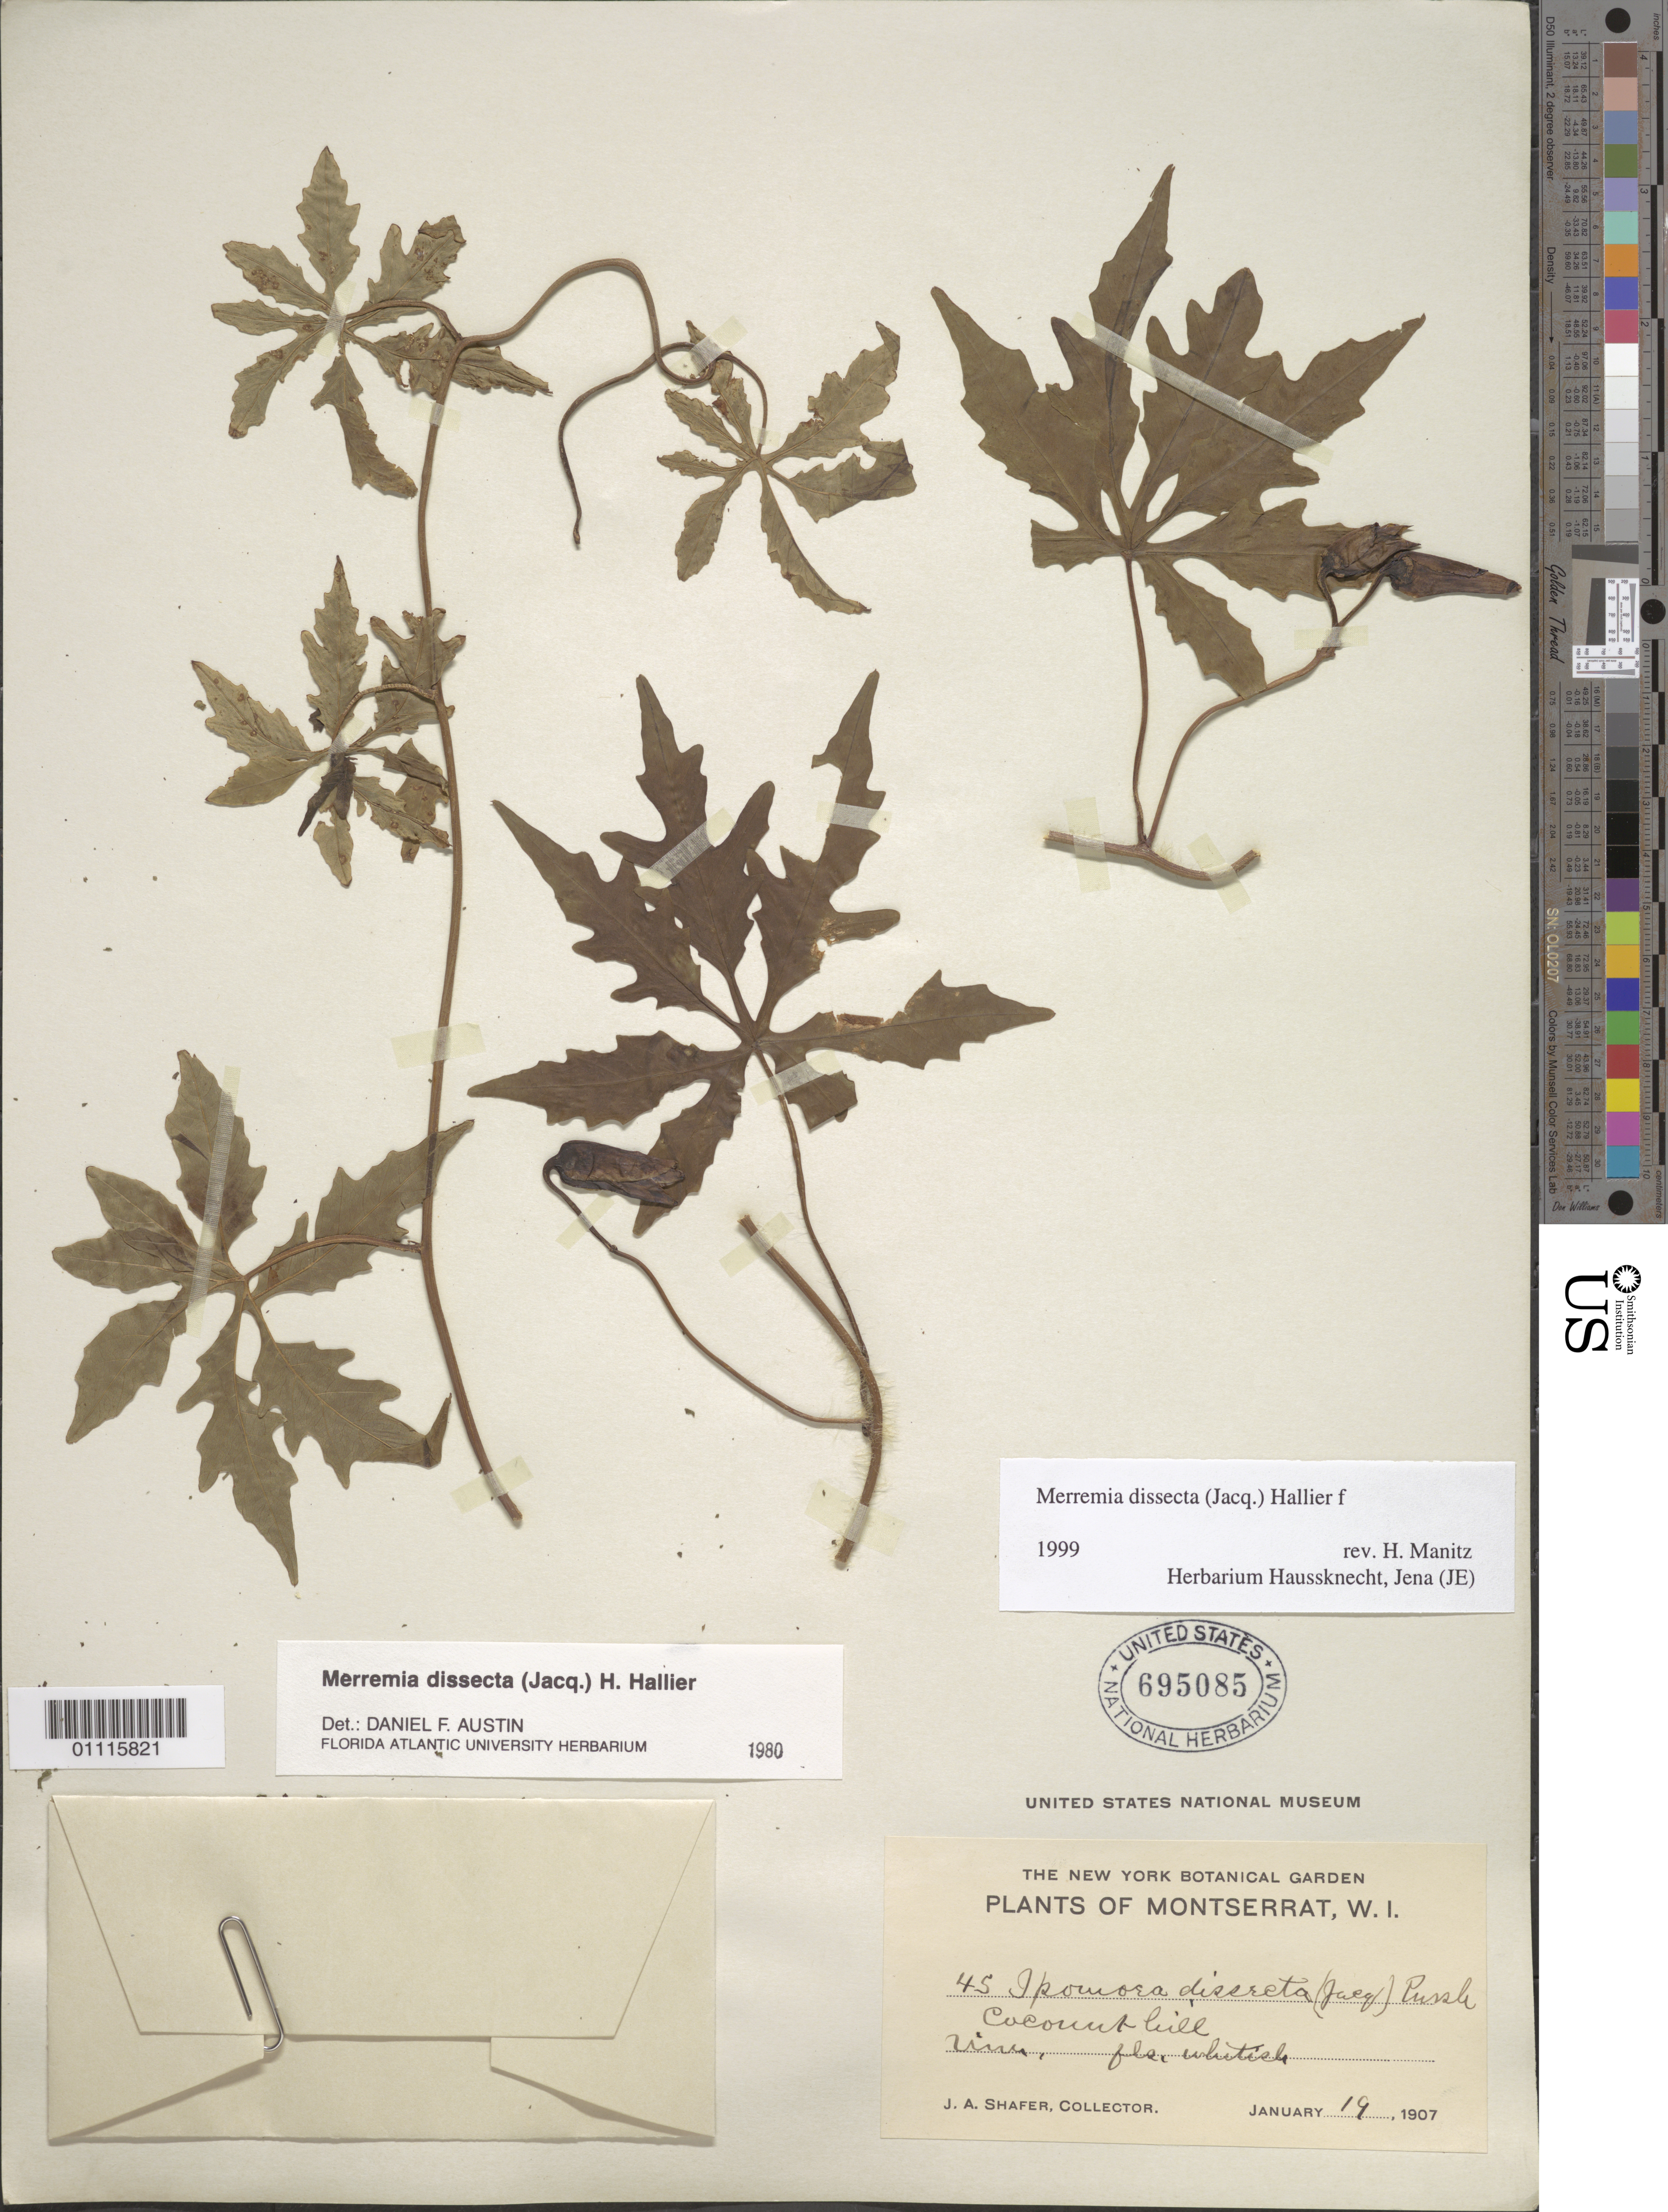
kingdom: Plantae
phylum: Tracheophyta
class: Magnoliopsida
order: Solanales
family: Convolvulaceae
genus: Distimake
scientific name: Distimake dissectus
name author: (Jacq.) A. R. Simões & Staples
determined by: Strong, Mark T., (BOT), Smithsonian Institution - National Museum of Natural History (UNITED STATES)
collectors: J. A. Shafer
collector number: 45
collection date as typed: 19 Jan 1907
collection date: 1907-01-19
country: Montserrat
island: Montserrat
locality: Coconut hill.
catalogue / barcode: US 695085